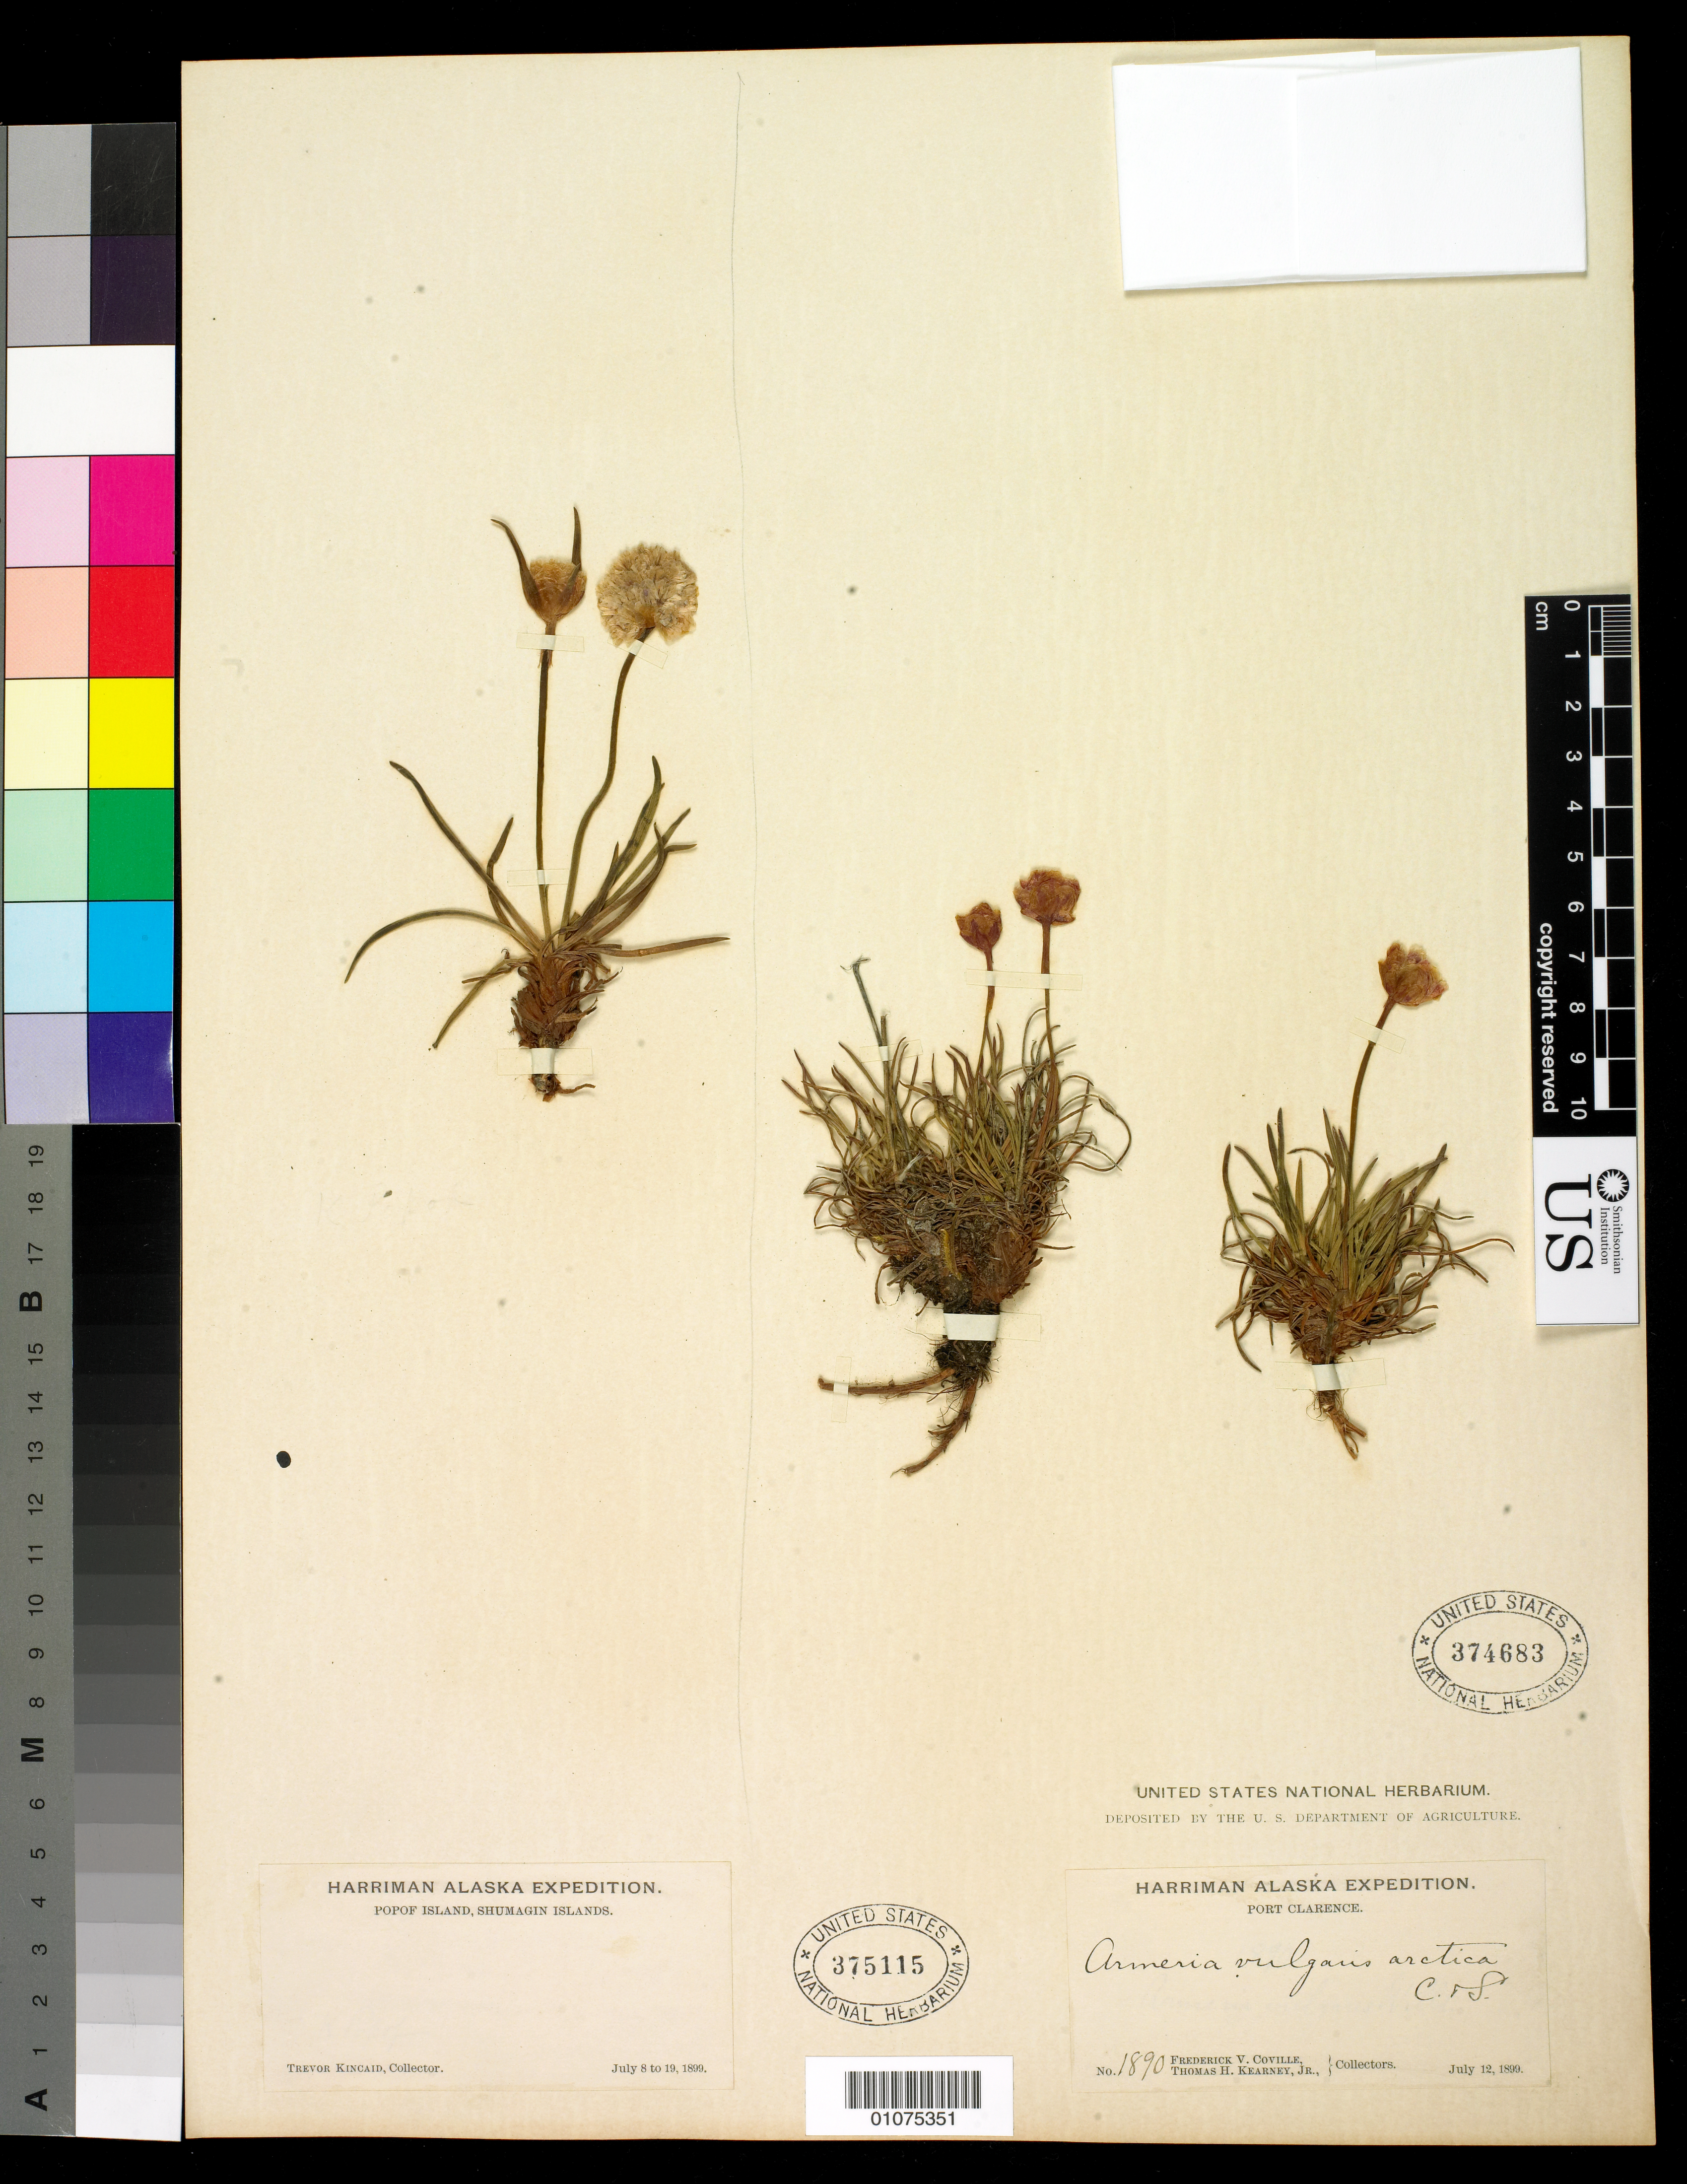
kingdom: Plantae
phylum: Tracheophyta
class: Magnoliopsida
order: Caryophyllales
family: Plumbaginaceae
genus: Armeria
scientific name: Armeria maritima subsp. sibirica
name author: (Turcz. ex Boiss.) Nyman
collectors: F. V. Coville & T. H. Kearney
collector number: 1890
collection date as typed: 12 Jul 1899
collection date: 1899-07-12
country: United States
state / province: Alaska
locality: Port Clarence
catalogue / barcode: US 374683